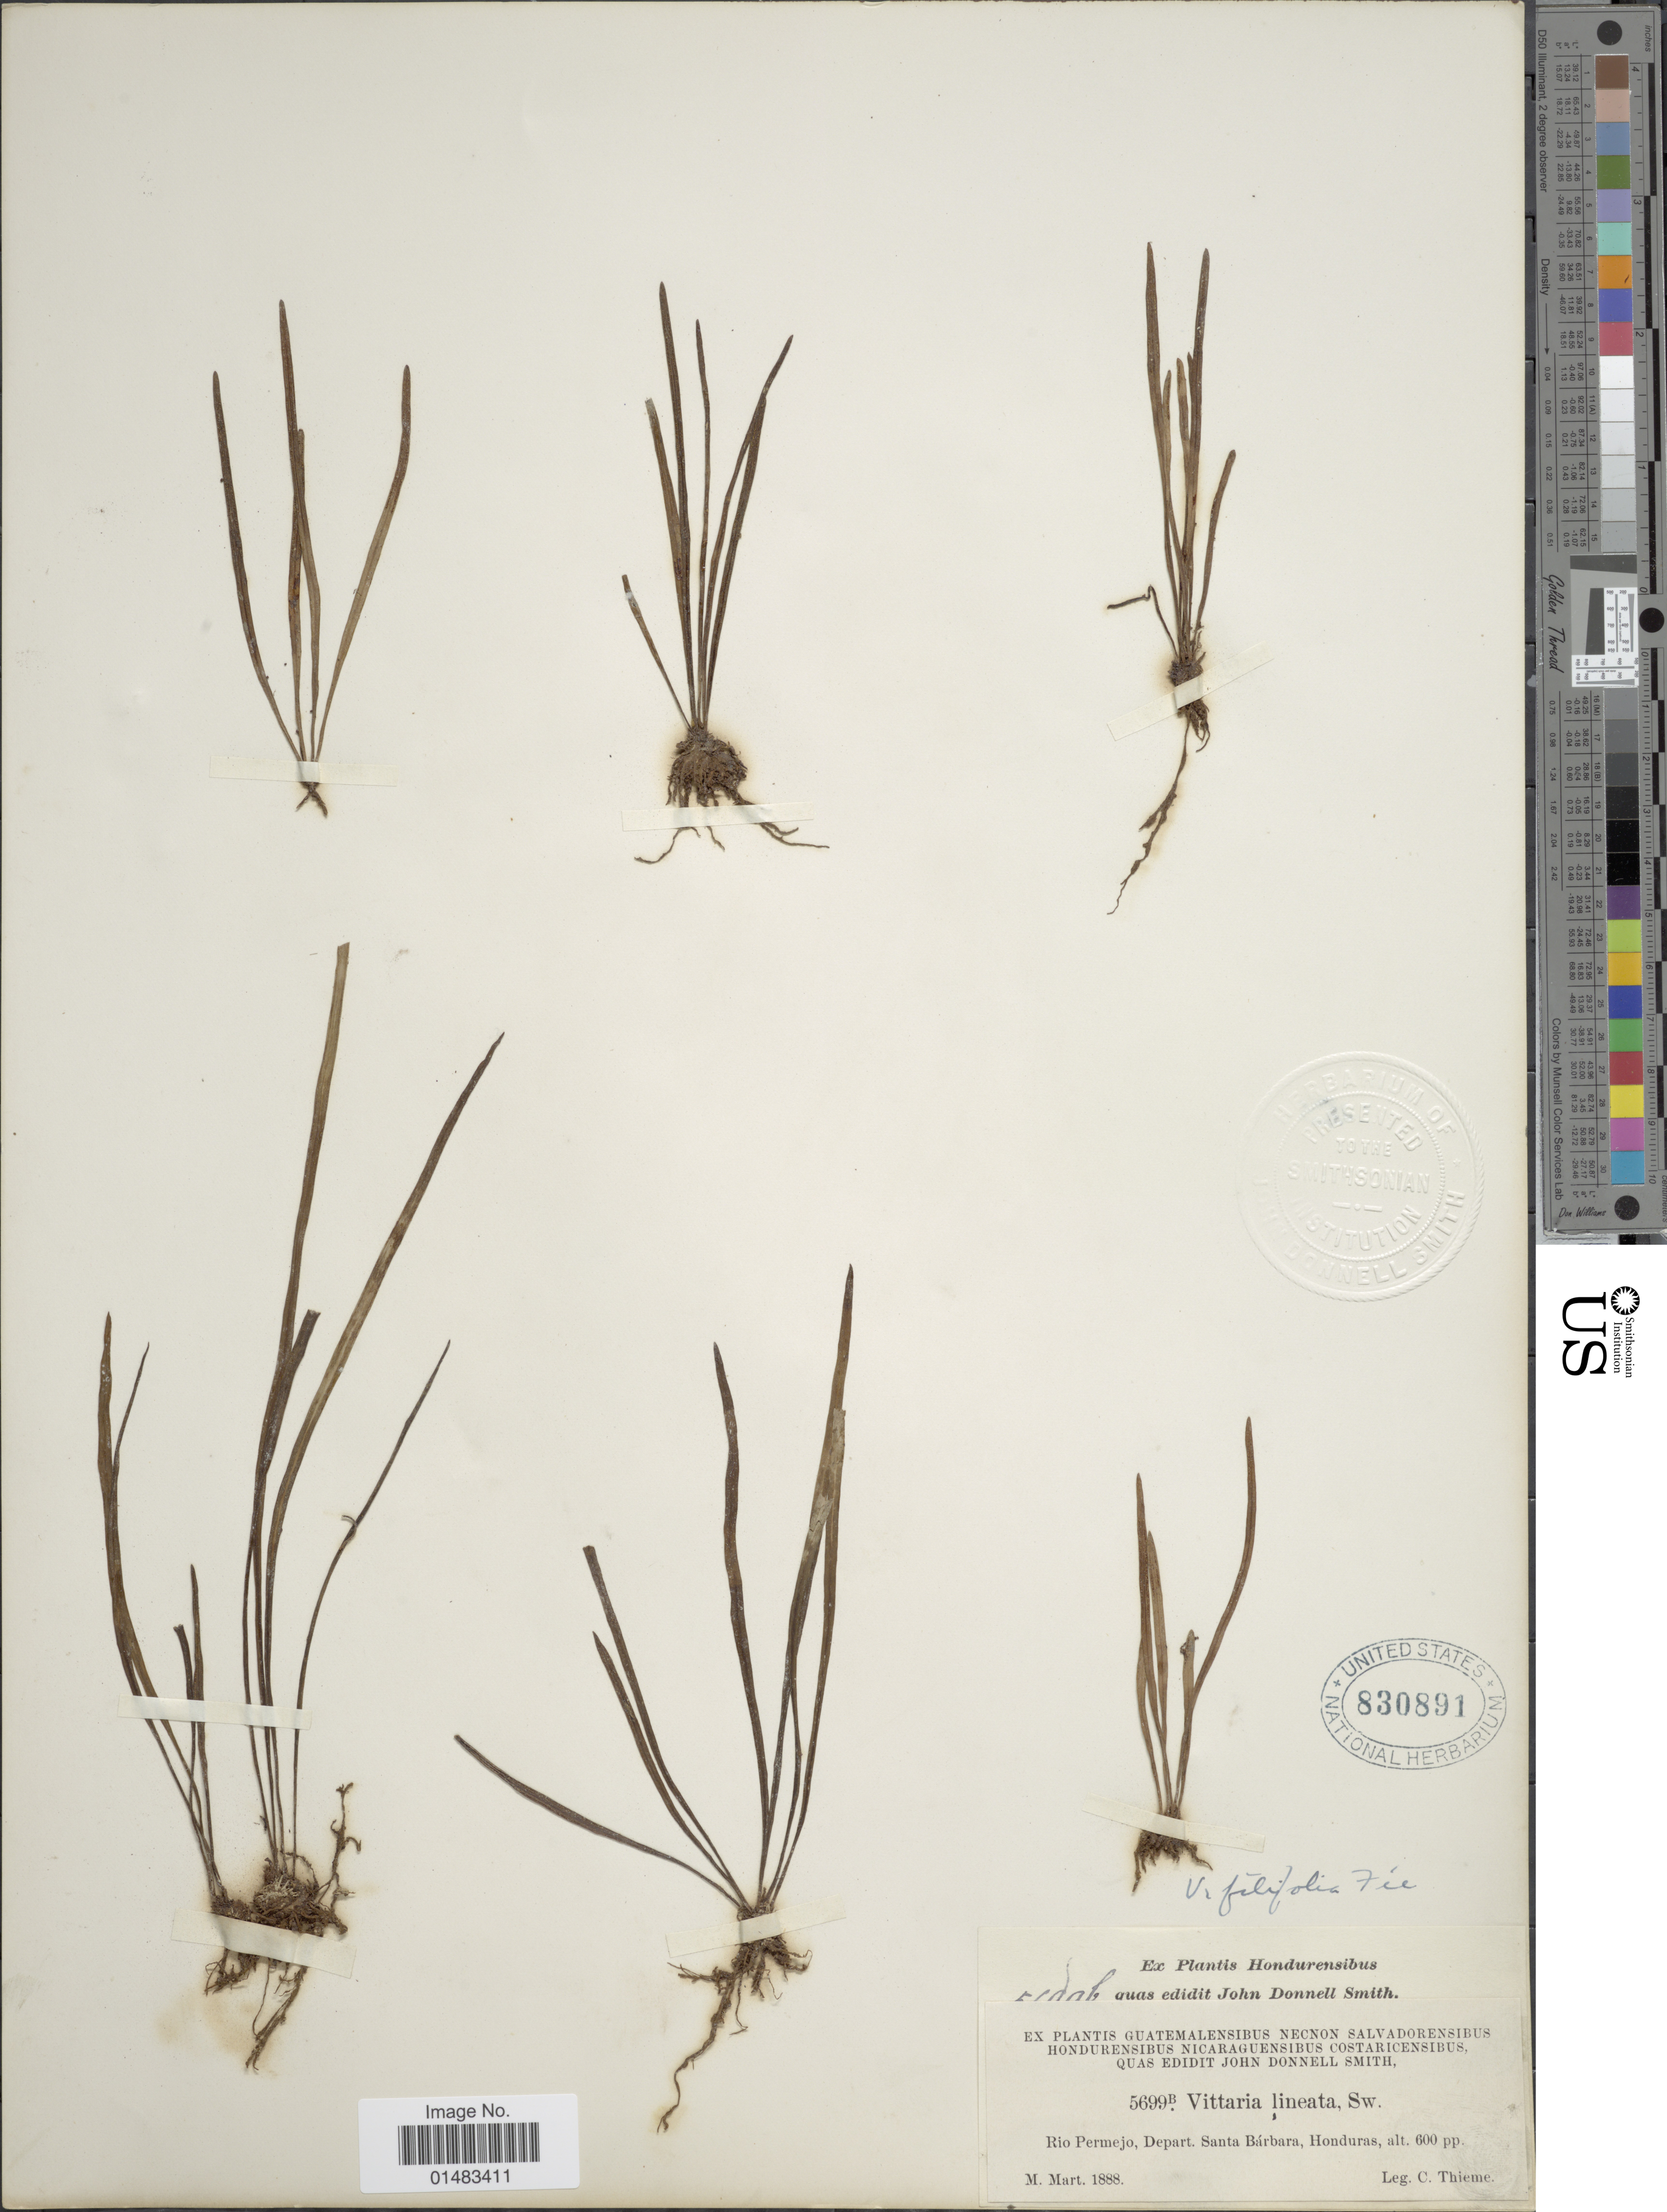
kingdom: Plantae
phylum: Tracheophyta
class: Polypodiopsida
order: Polypodiales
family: Pteridaceae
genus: Vittaria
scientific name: Vittaria filifolia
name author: Fée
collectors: C. Thieme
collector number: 5699B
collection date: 1888-03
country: Honduras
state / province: Santa Bárbara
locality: Rio Permejo,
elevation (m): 183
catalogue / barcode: US 830891